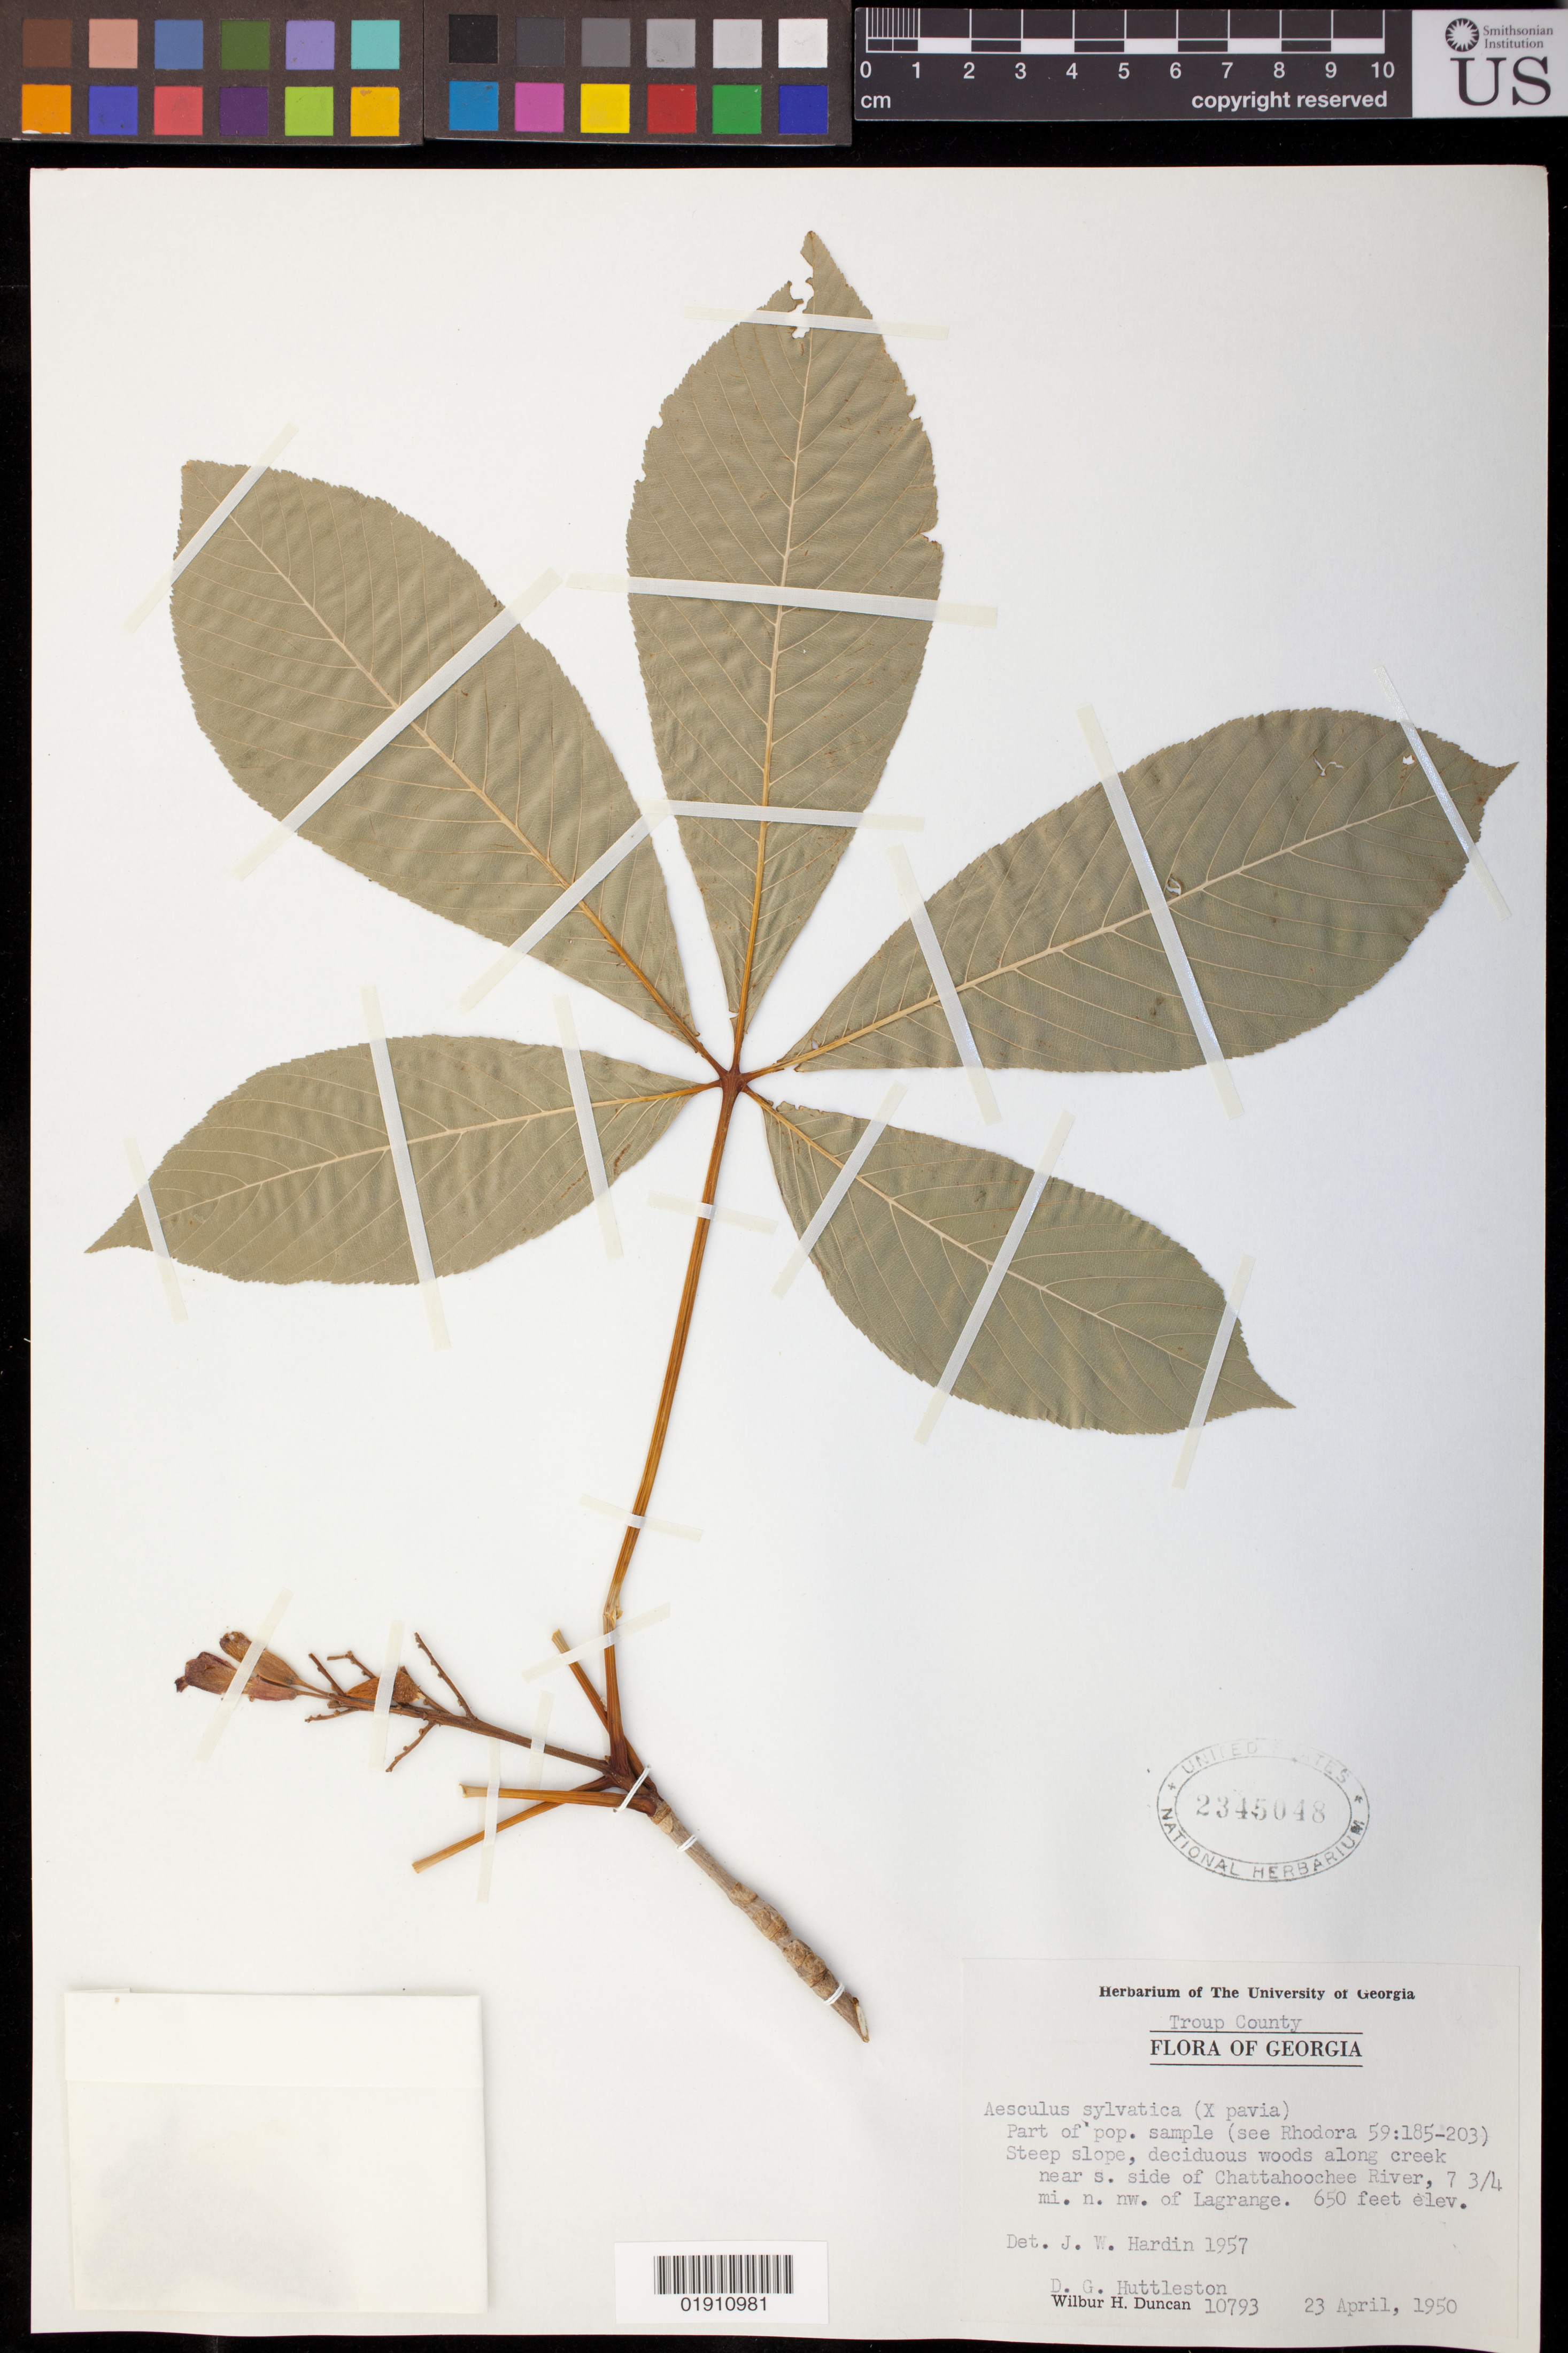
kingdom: Plantae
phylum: Tracheophyta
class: Magnoliopsida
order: Sapindales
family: Sapindaceae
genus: Aesculus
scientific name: Aesculus sylvatica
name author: W. Bartram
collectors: D. G. Huttleston & W. H. Duncan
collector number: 10793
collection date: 1950-04-23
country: United States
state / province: Georgia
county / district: Troup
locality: Along creek near s. side Chattahoochee River, 7 3/4 mi. n. nw. of Lagrange.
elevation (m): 198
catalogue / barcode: US 2345048